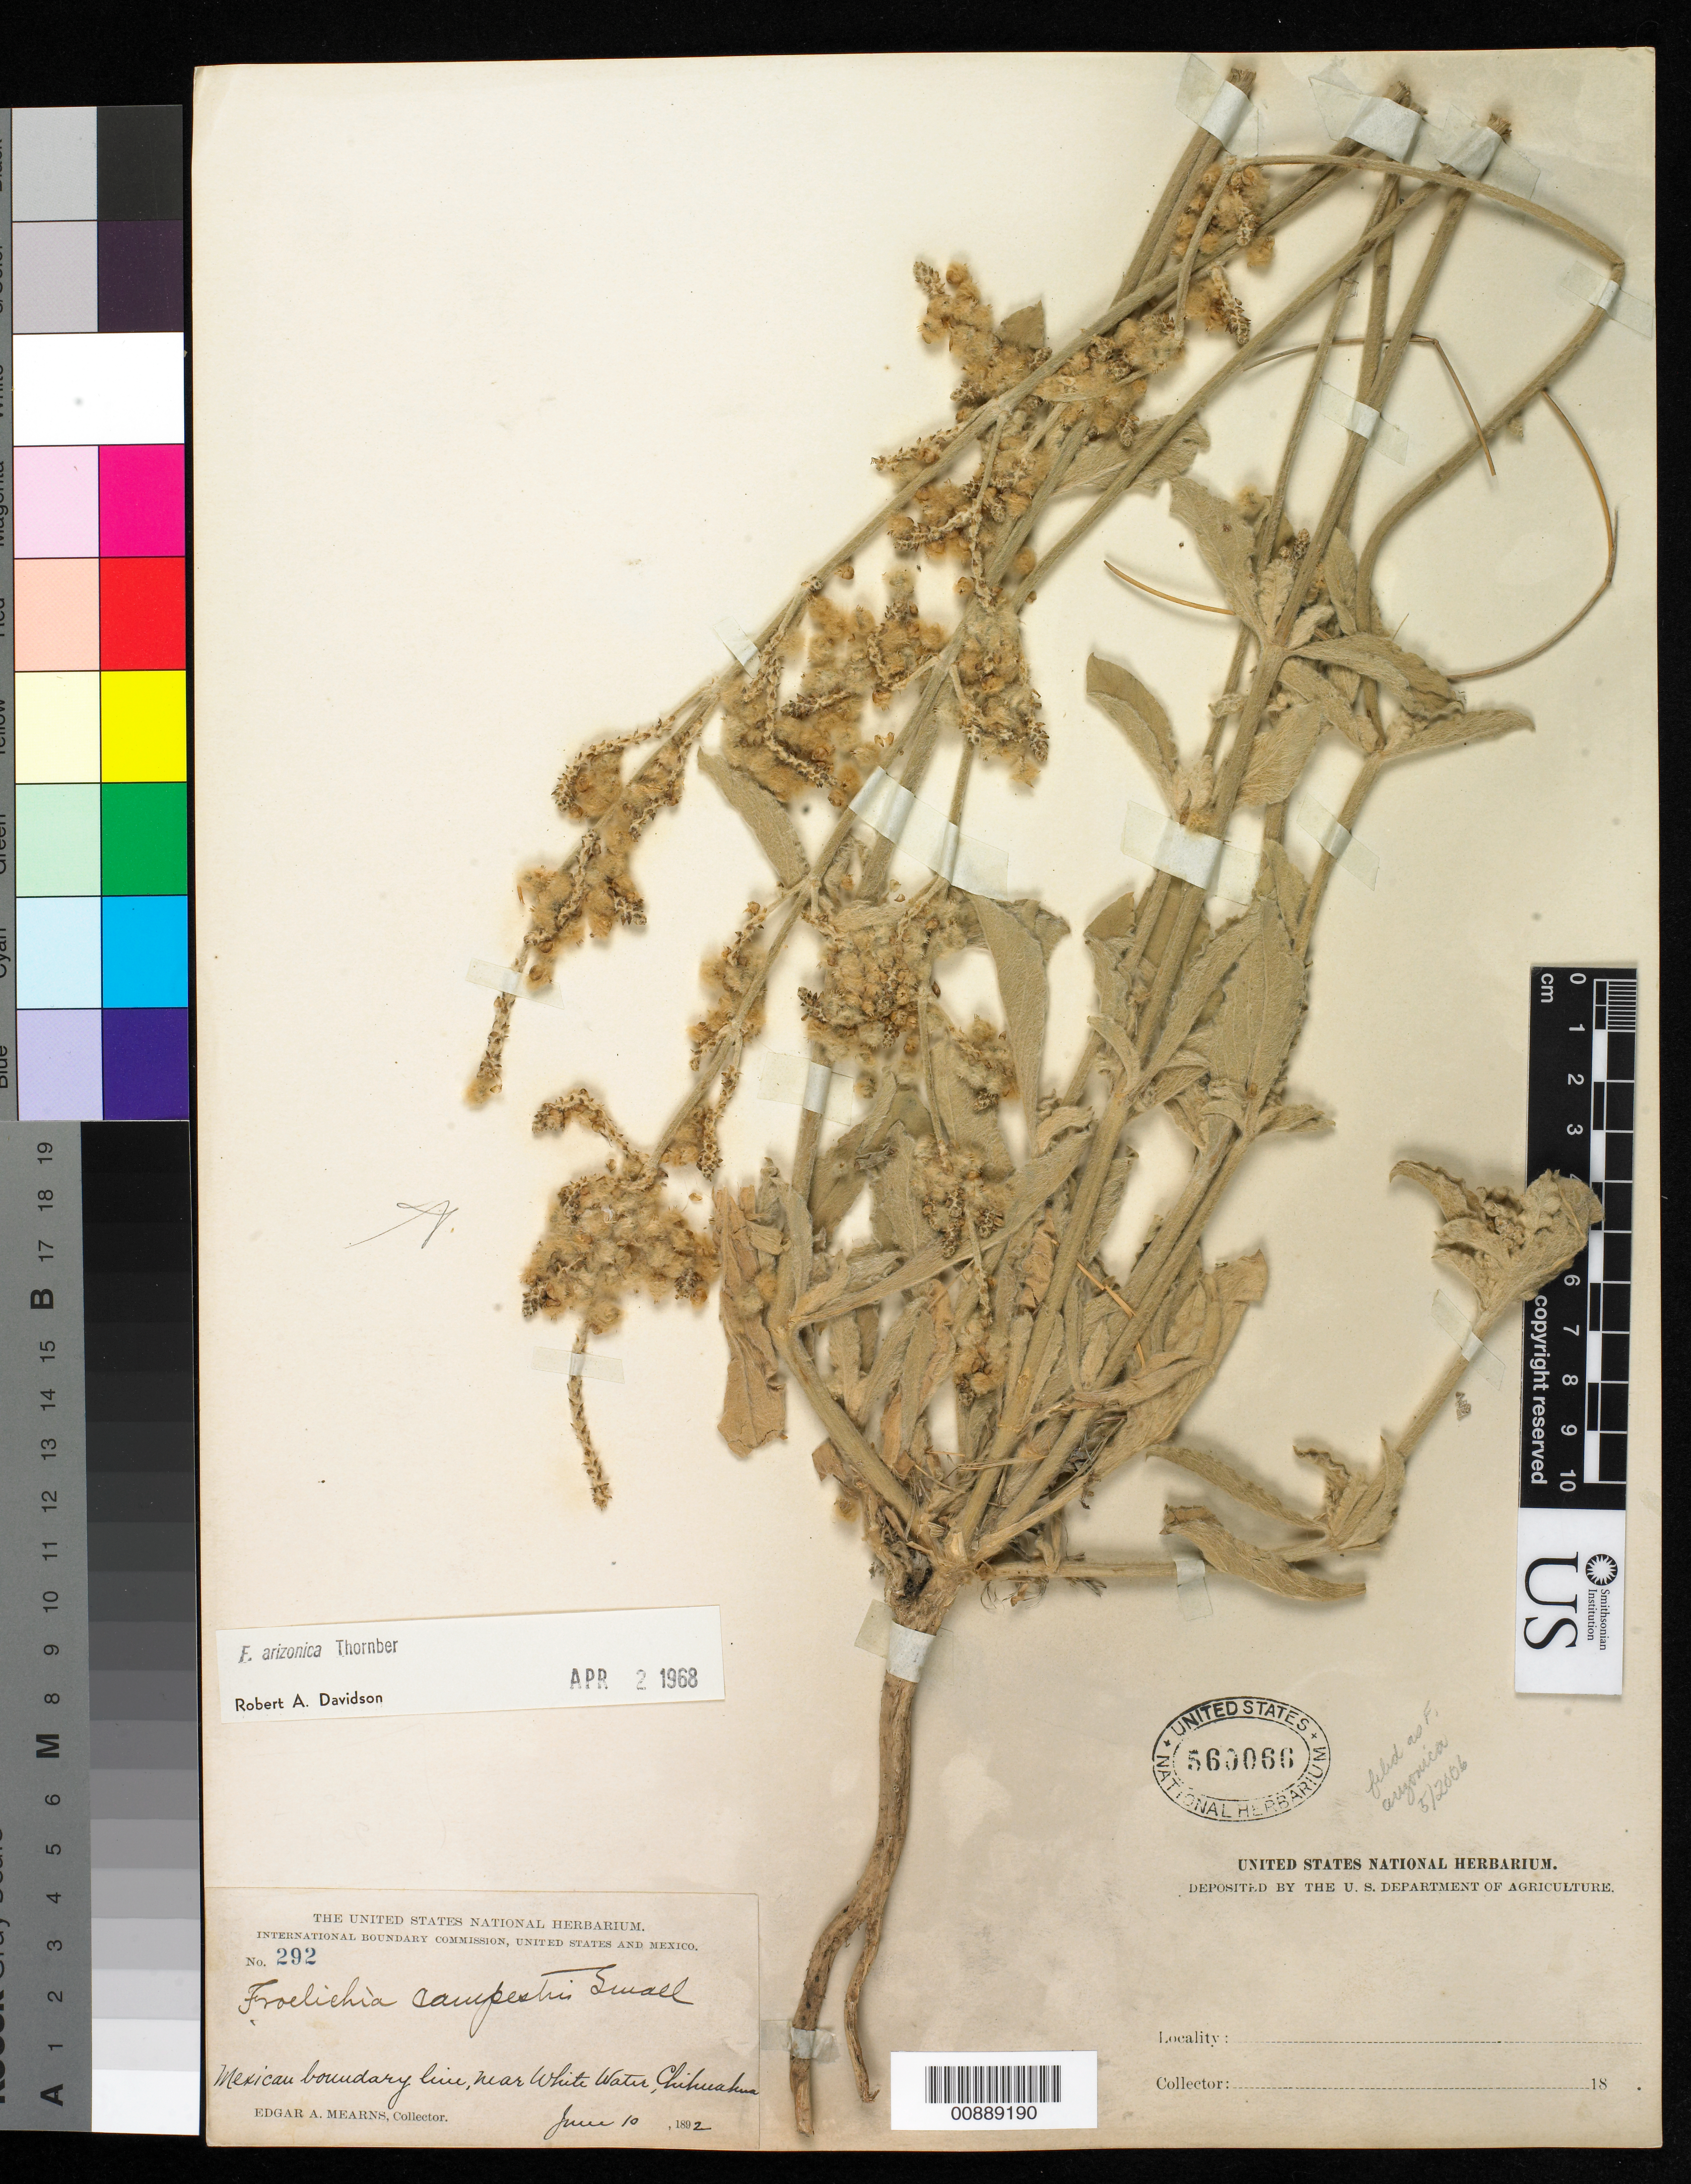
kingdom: Plantae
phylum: Tracheophyta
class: Magnoliopsida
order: Caryophyllales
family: Amaranthaceae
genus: Froelichia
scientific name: Froelichia arizonica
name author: Thornber ex Standl.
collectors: E. A. Mearns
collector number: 292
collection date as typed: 10 Jun 1892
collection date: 1892-06-10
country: Mexico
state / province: Chihuahua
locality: Mexican Boundary Line, near White Water, Chihuahua.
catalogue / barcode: US 560066